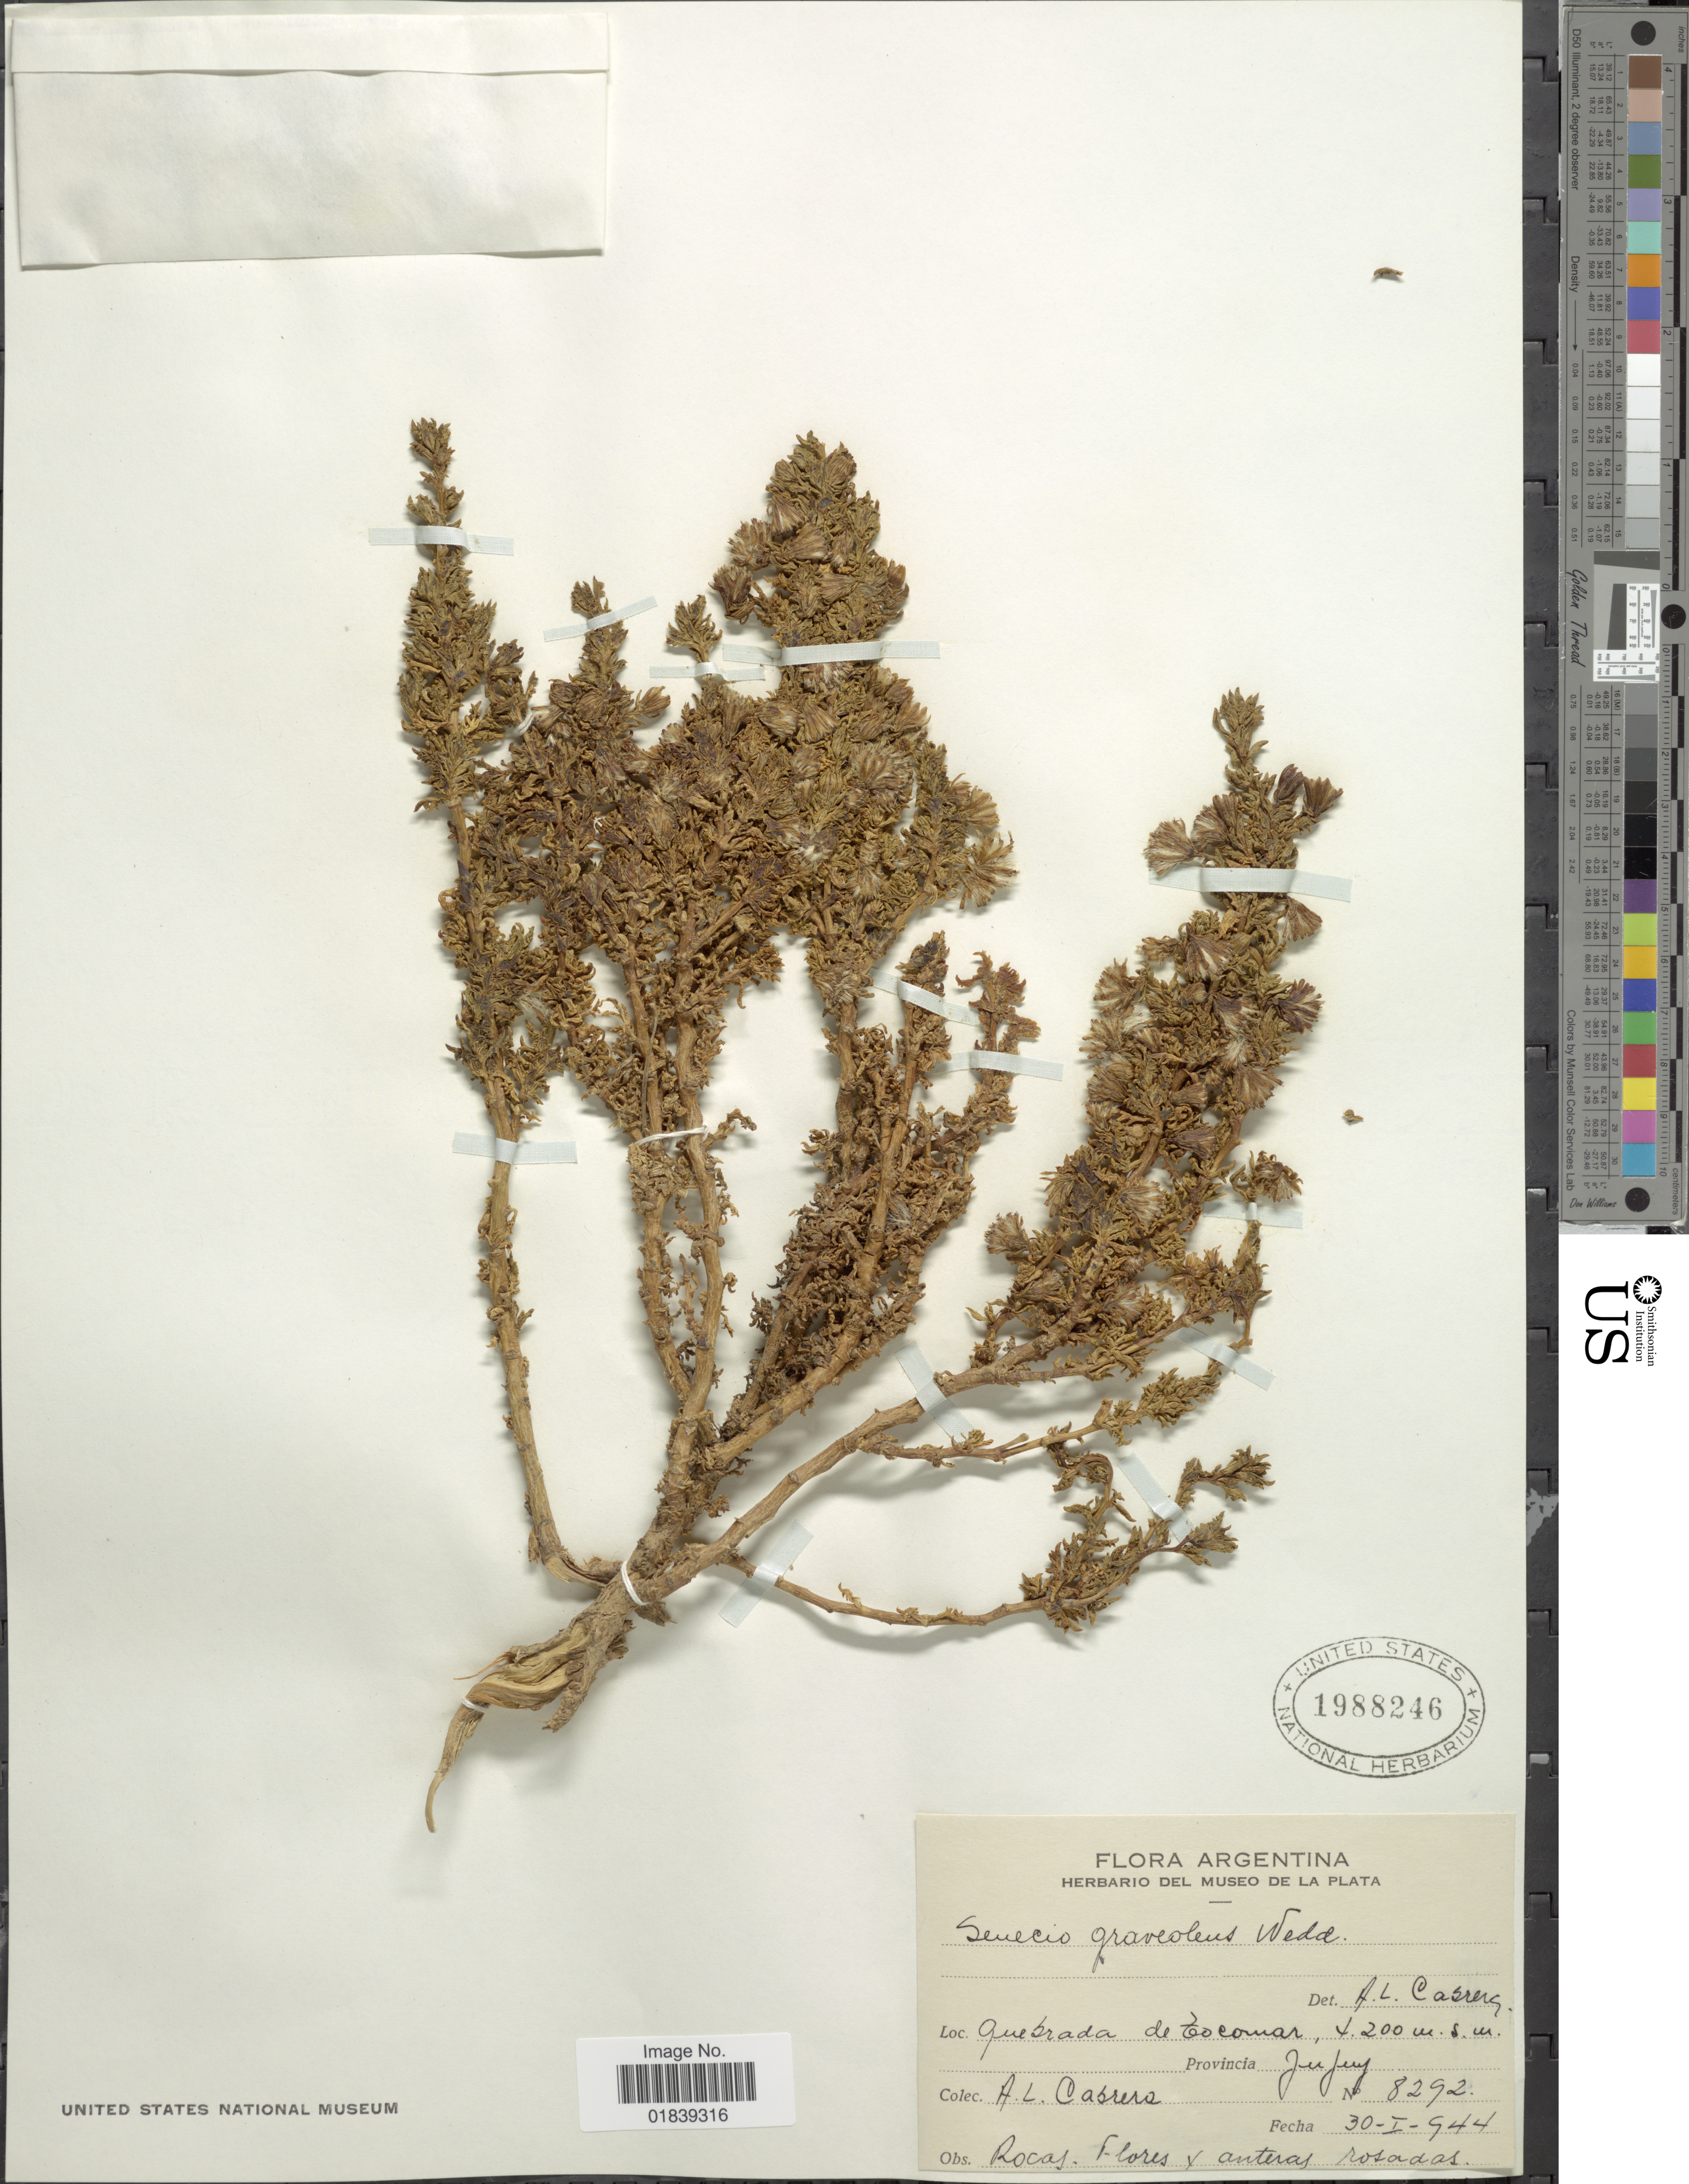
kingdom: Plantae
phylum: Tracheophyta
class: Magnoliopsida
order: Asterales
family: Asteraceae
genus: Senecio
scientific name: Senecio nutans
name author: Sch. Bip.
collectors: A. L. Cabrera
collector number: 8292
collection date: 1944-01-30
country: Argentina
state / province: Jujuy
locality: Quebrada de Tocomar.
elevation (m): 4200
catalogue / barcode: US 1988246